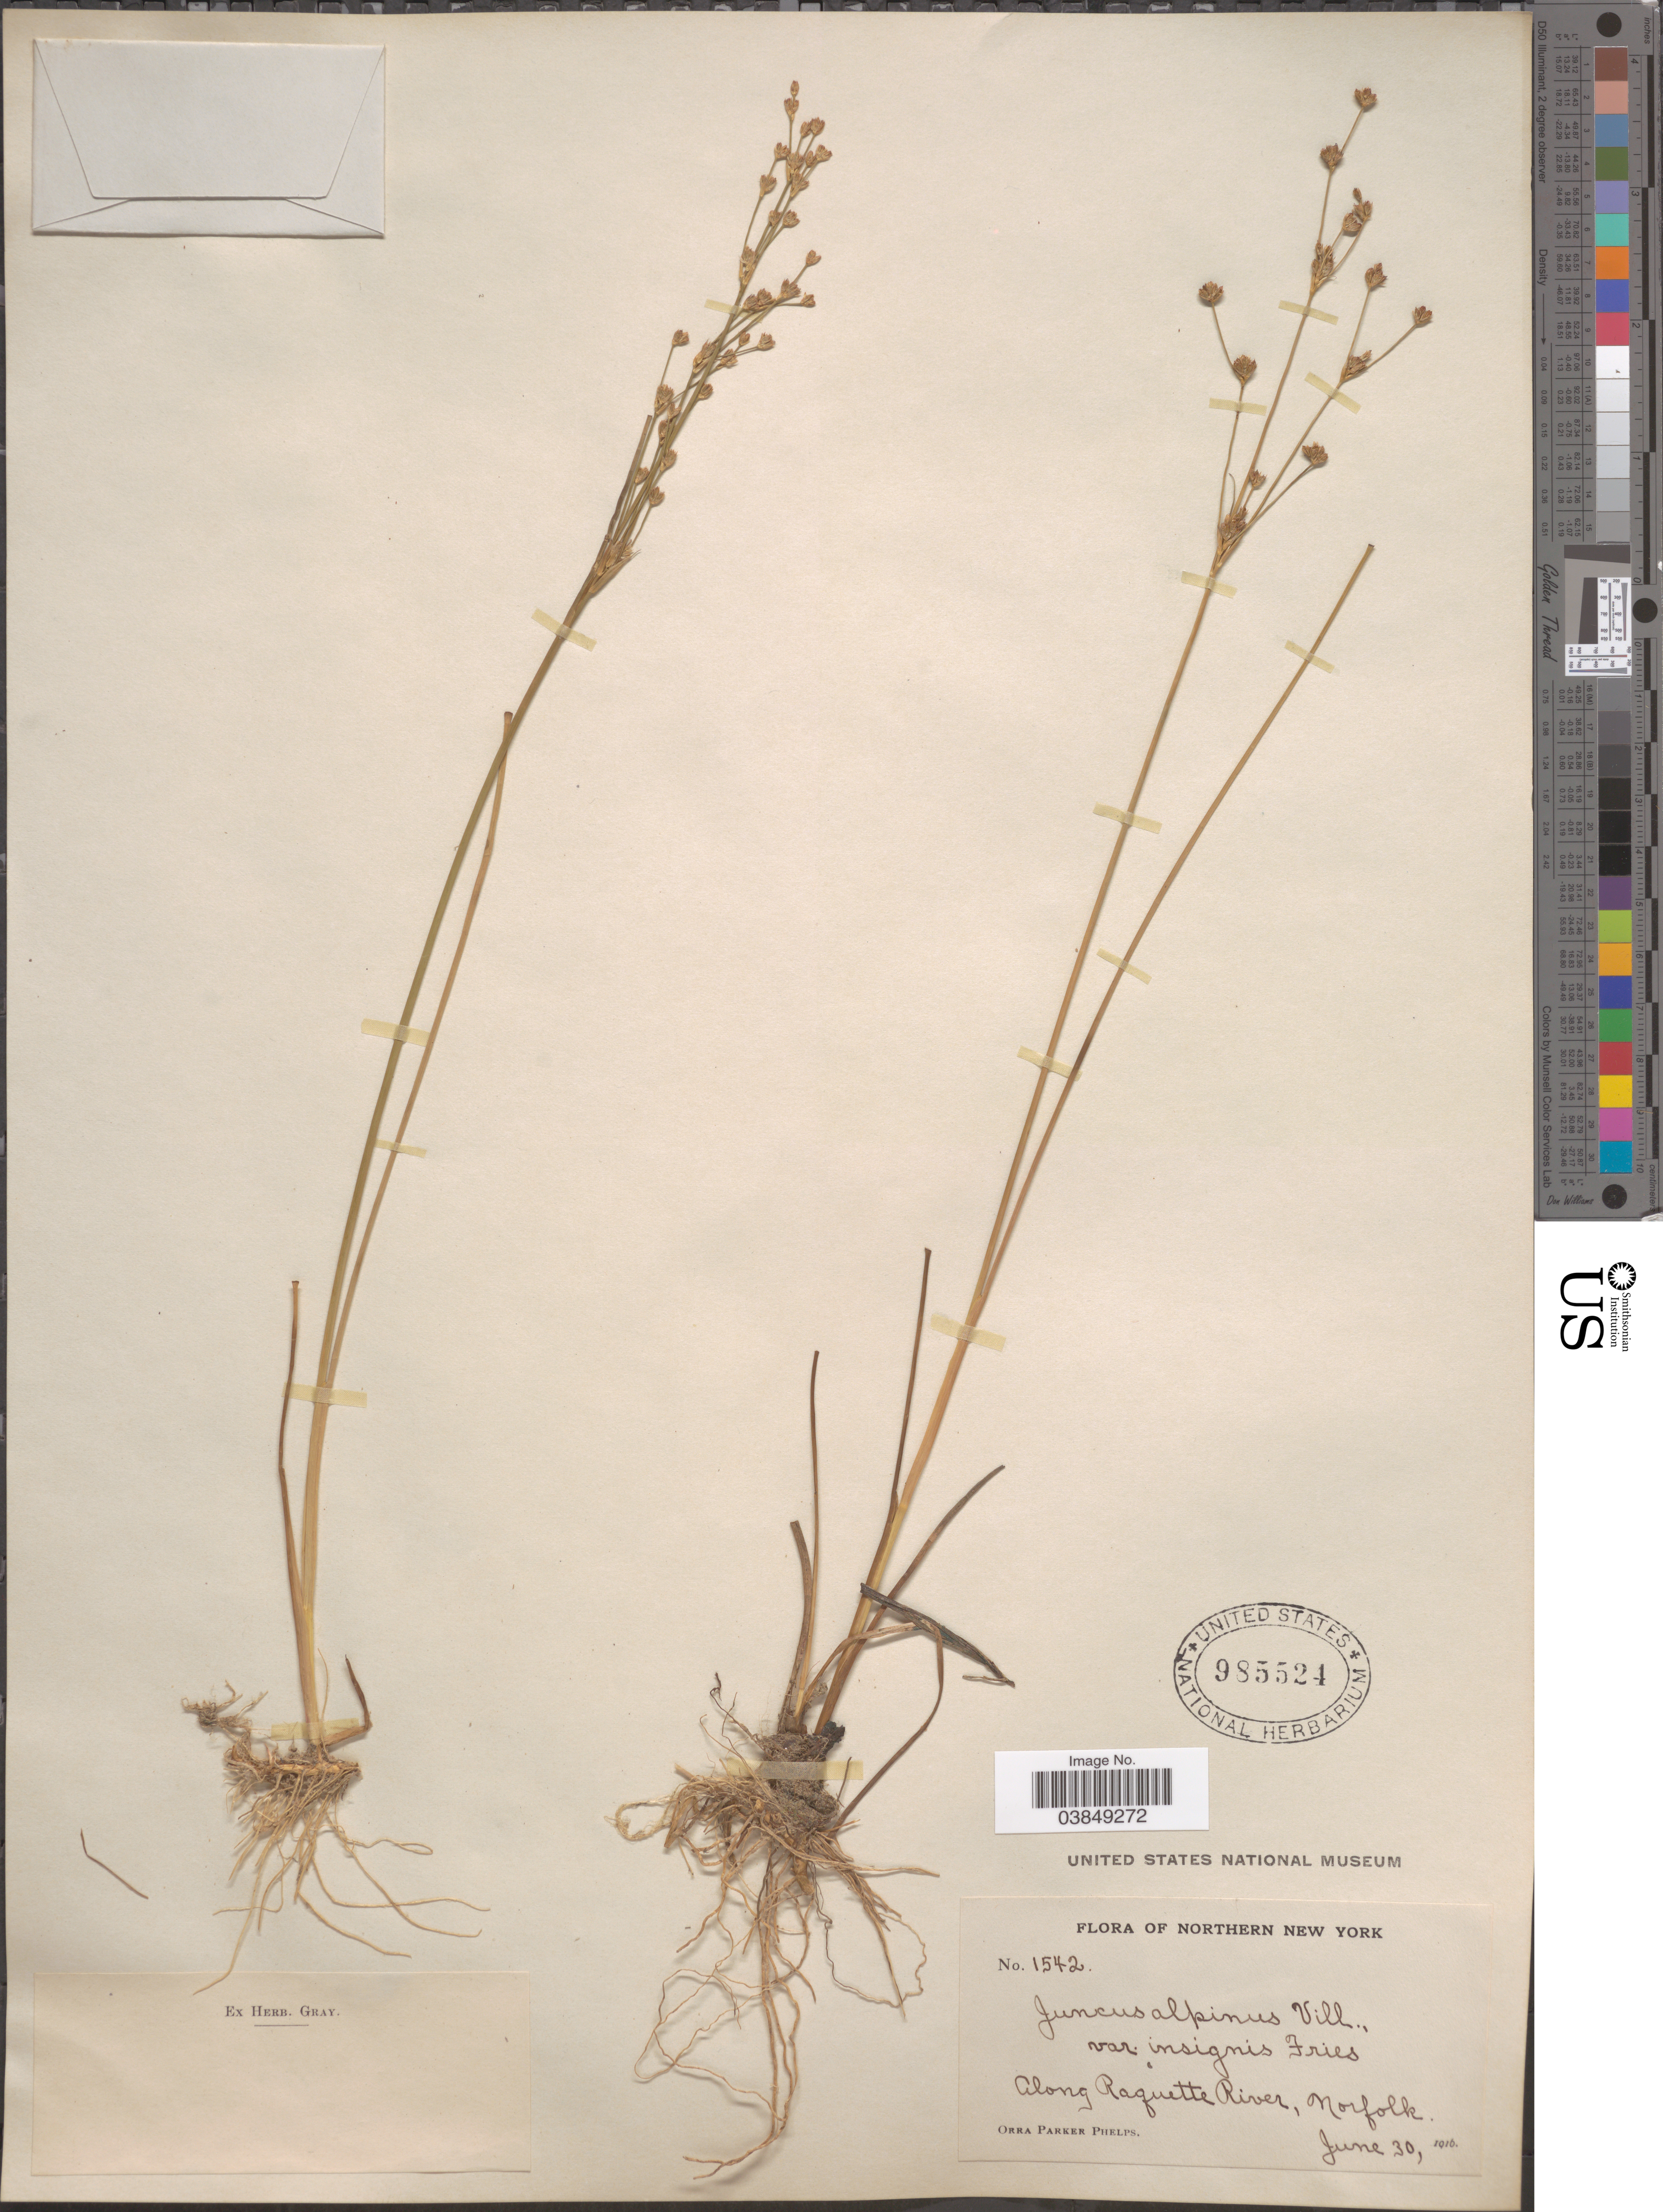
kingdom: Plantae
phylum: Tracheophyta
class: Liliopsida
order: Poales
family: Juncaceae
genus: Juncus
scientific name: Juncus rariflorus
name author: Hartm.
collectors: O. P. Phelps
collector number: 1542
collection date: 1916-06-30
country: United States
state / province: New York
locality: Northern New York. Along Raquette River, Norfolk.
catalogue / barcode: US 985524